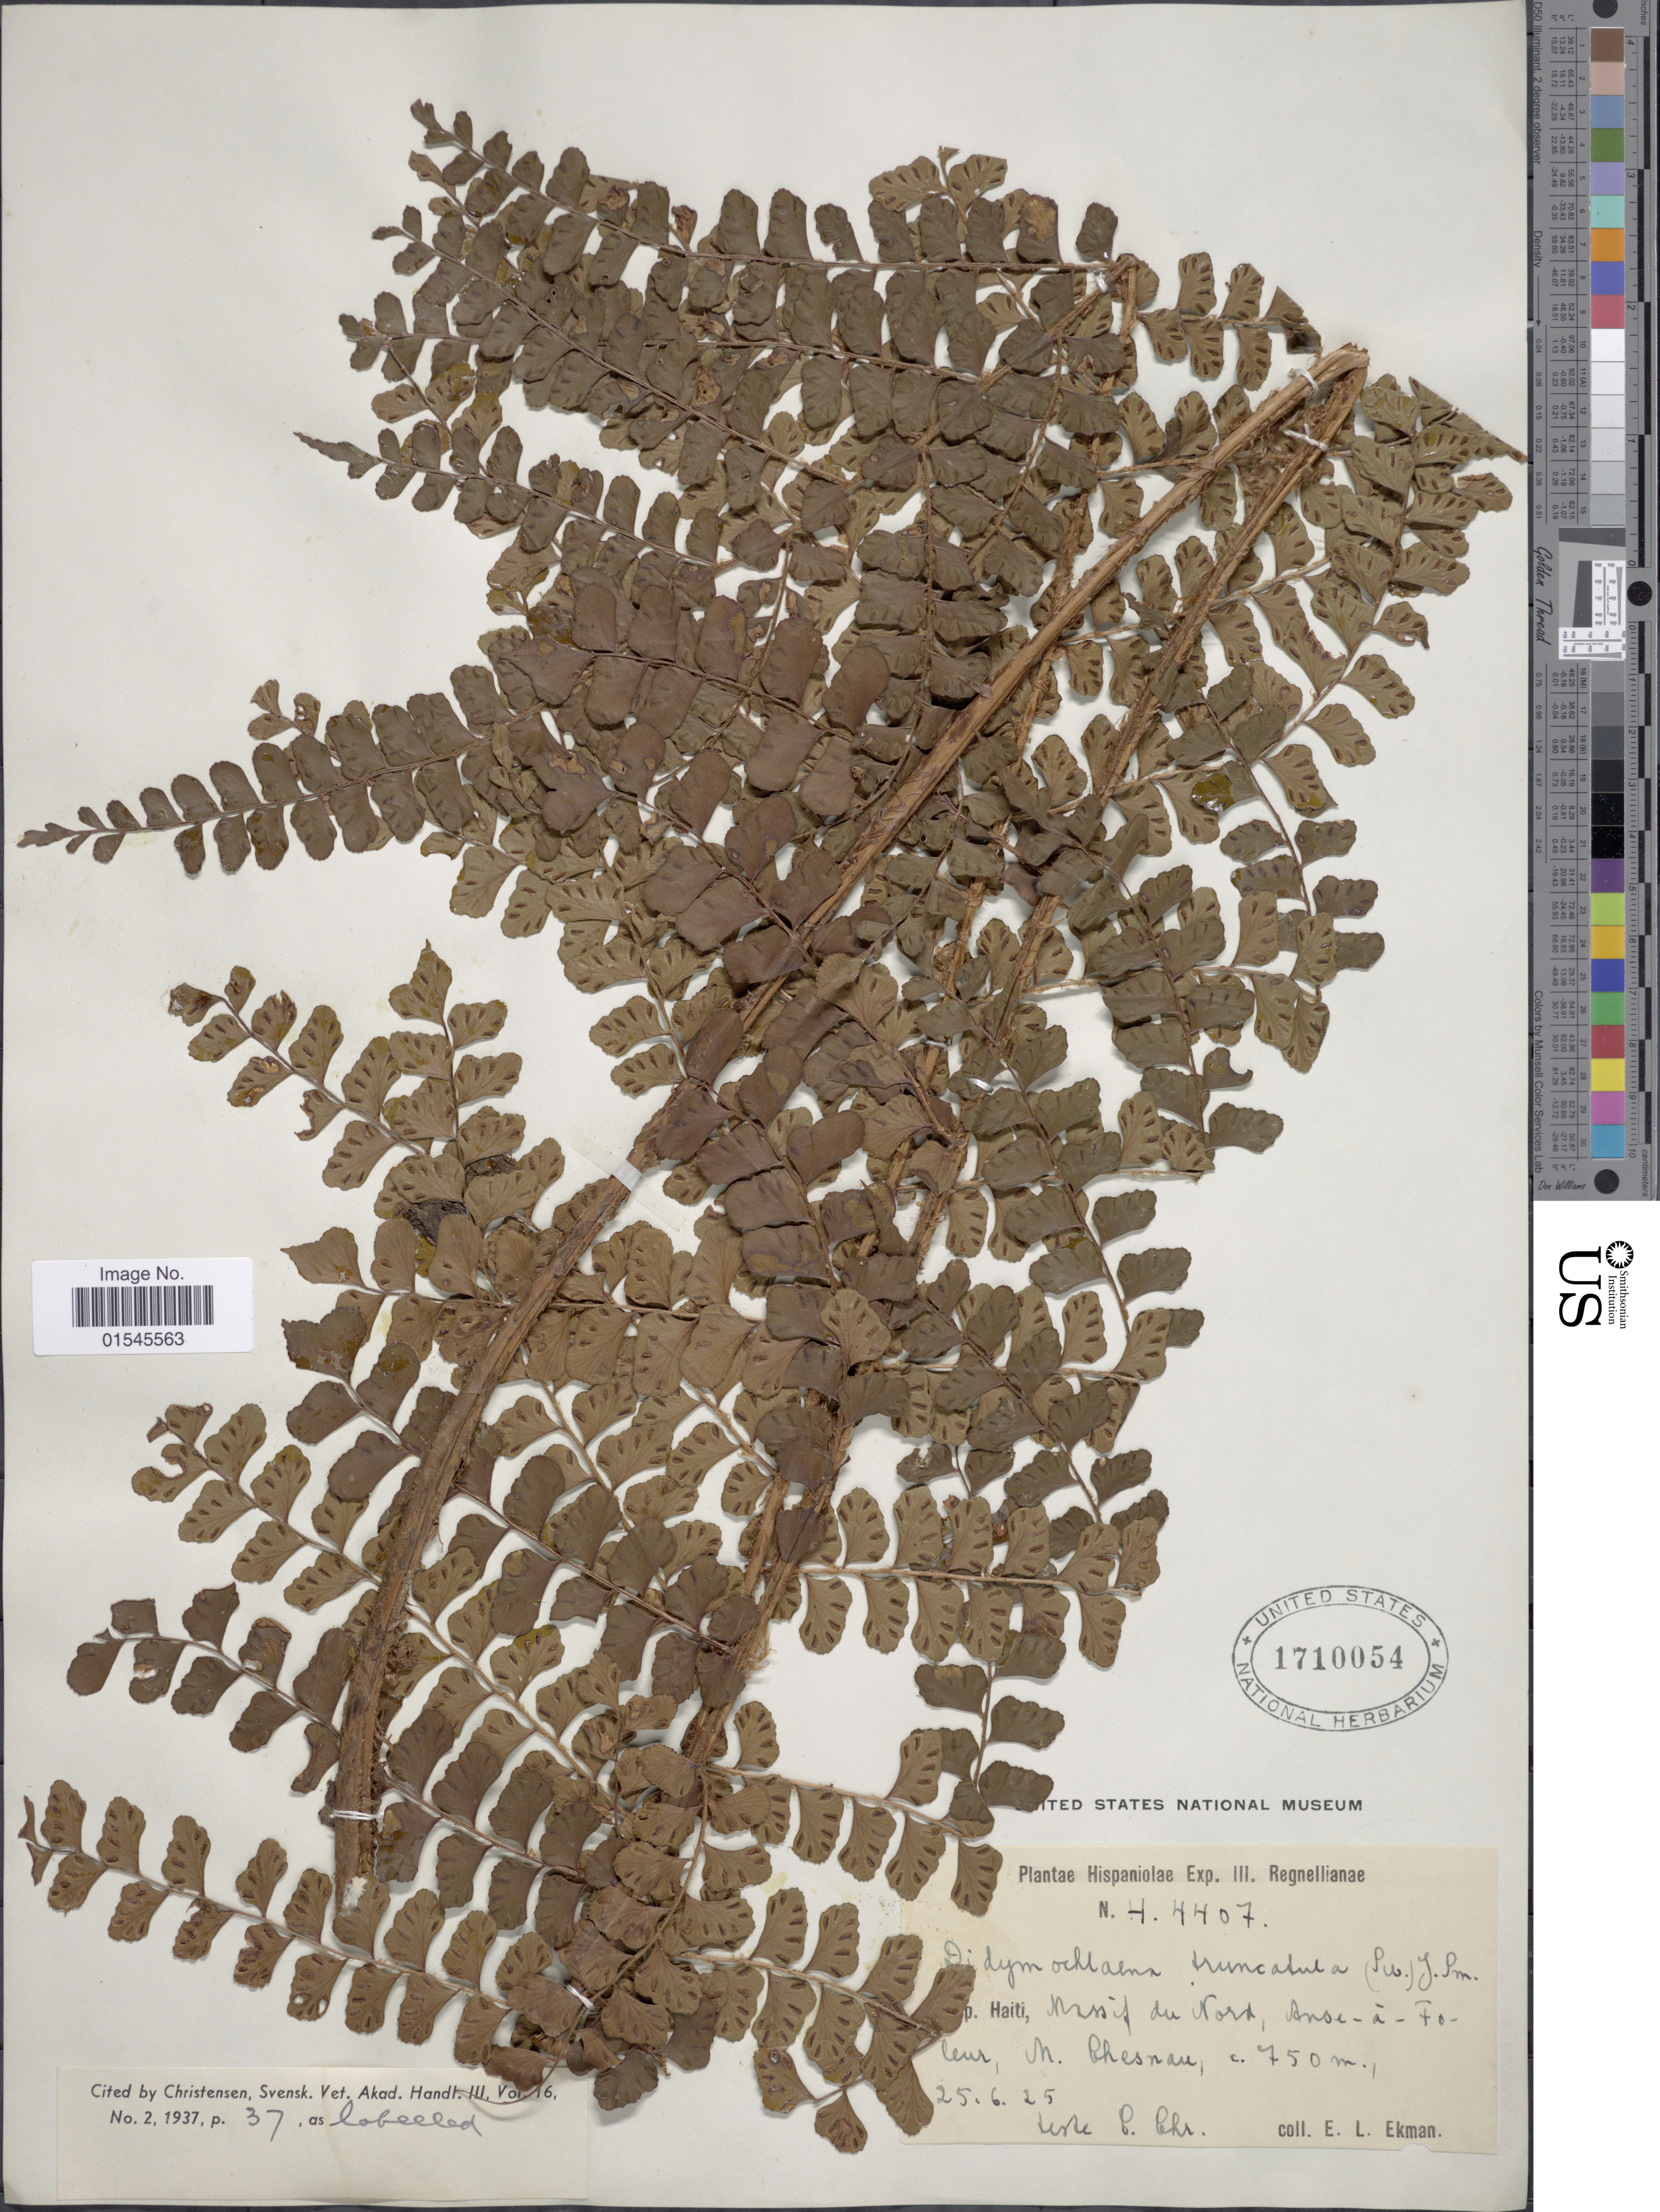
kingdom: Plantae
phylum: Tracheophyta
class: Polypodiopsida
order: Polypodiales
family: Didymochlaenaceae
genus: Didymochlaena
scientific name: Didymochlaena truncatula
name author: (Sw.) J. Sm.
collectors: E. L. Ekman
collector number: H. 4407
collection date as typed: Transcribed d/m/y: 25/6/25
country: Haiti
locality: Massif du Nord, Anse-à-Foleur, N. Chesnau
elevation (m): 750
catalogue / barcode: US 1710054